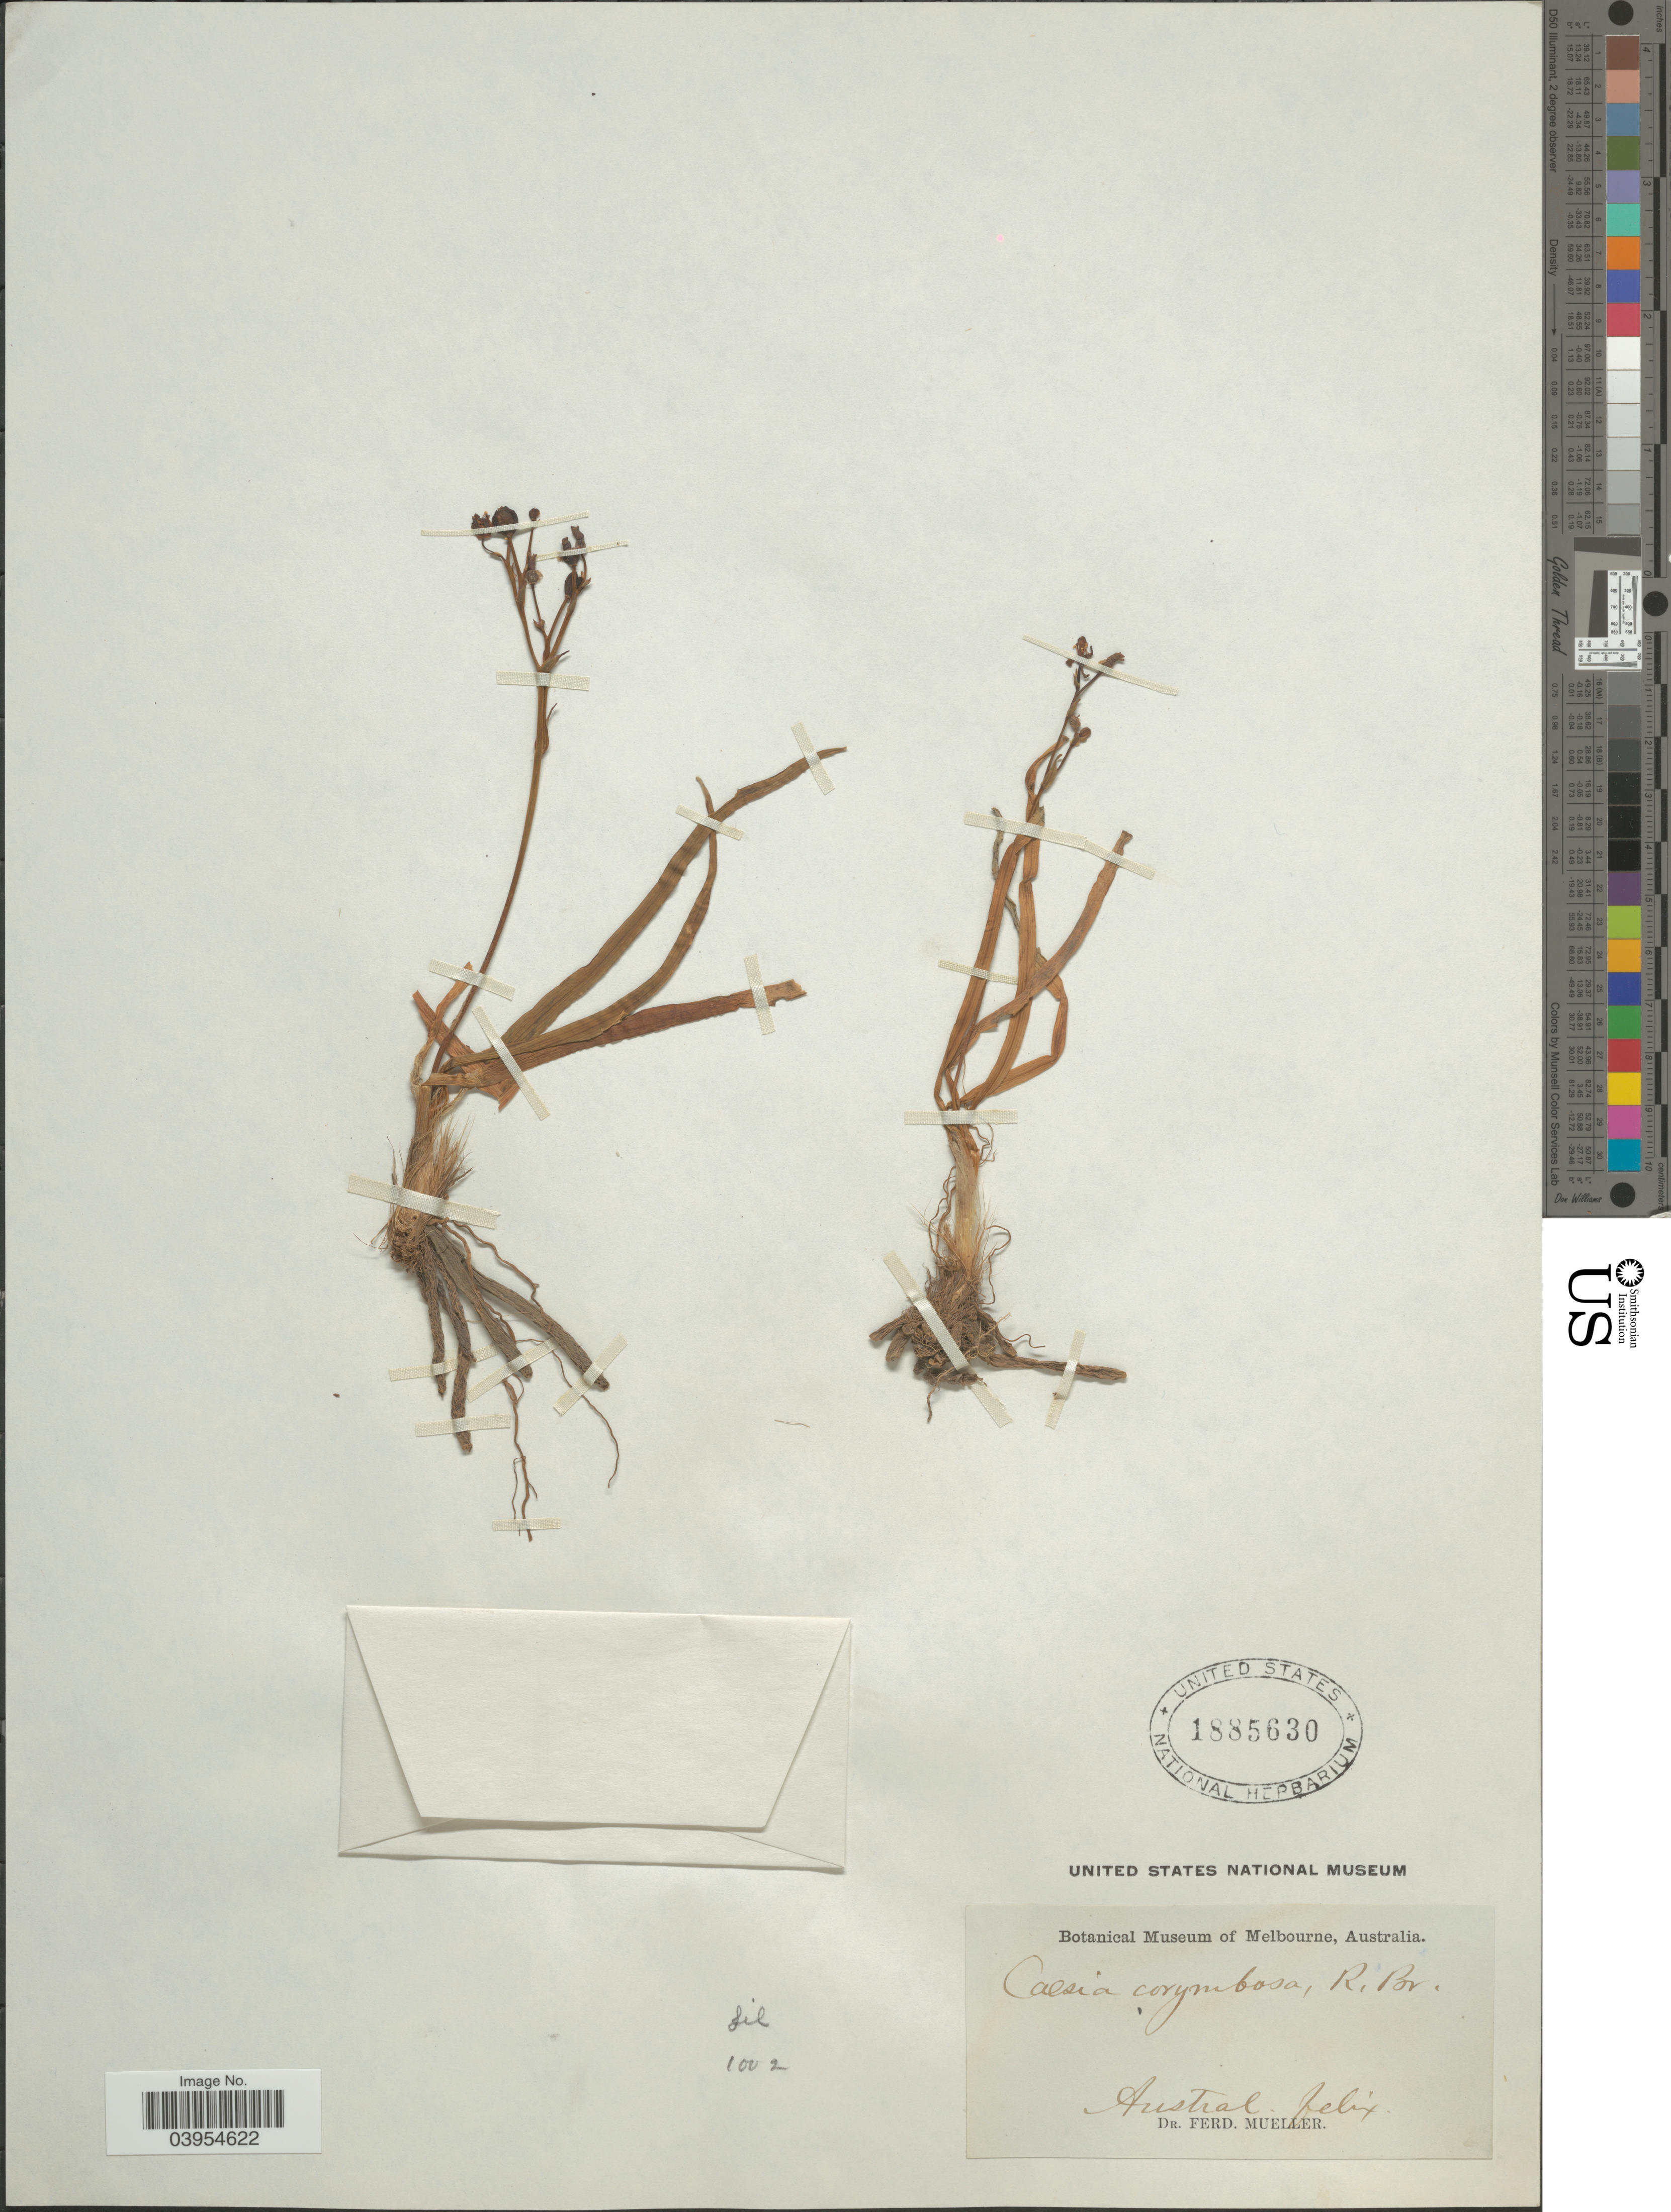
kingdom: Plantae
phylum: Tracheophyta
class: Liliopsida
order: Asparagales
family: Asphodelaceae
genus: Caesia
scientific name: Caesia corymbosa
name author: R. Br.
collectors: F. Mueller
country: Australia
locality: Austral. Felix.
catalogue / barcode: US 1885630